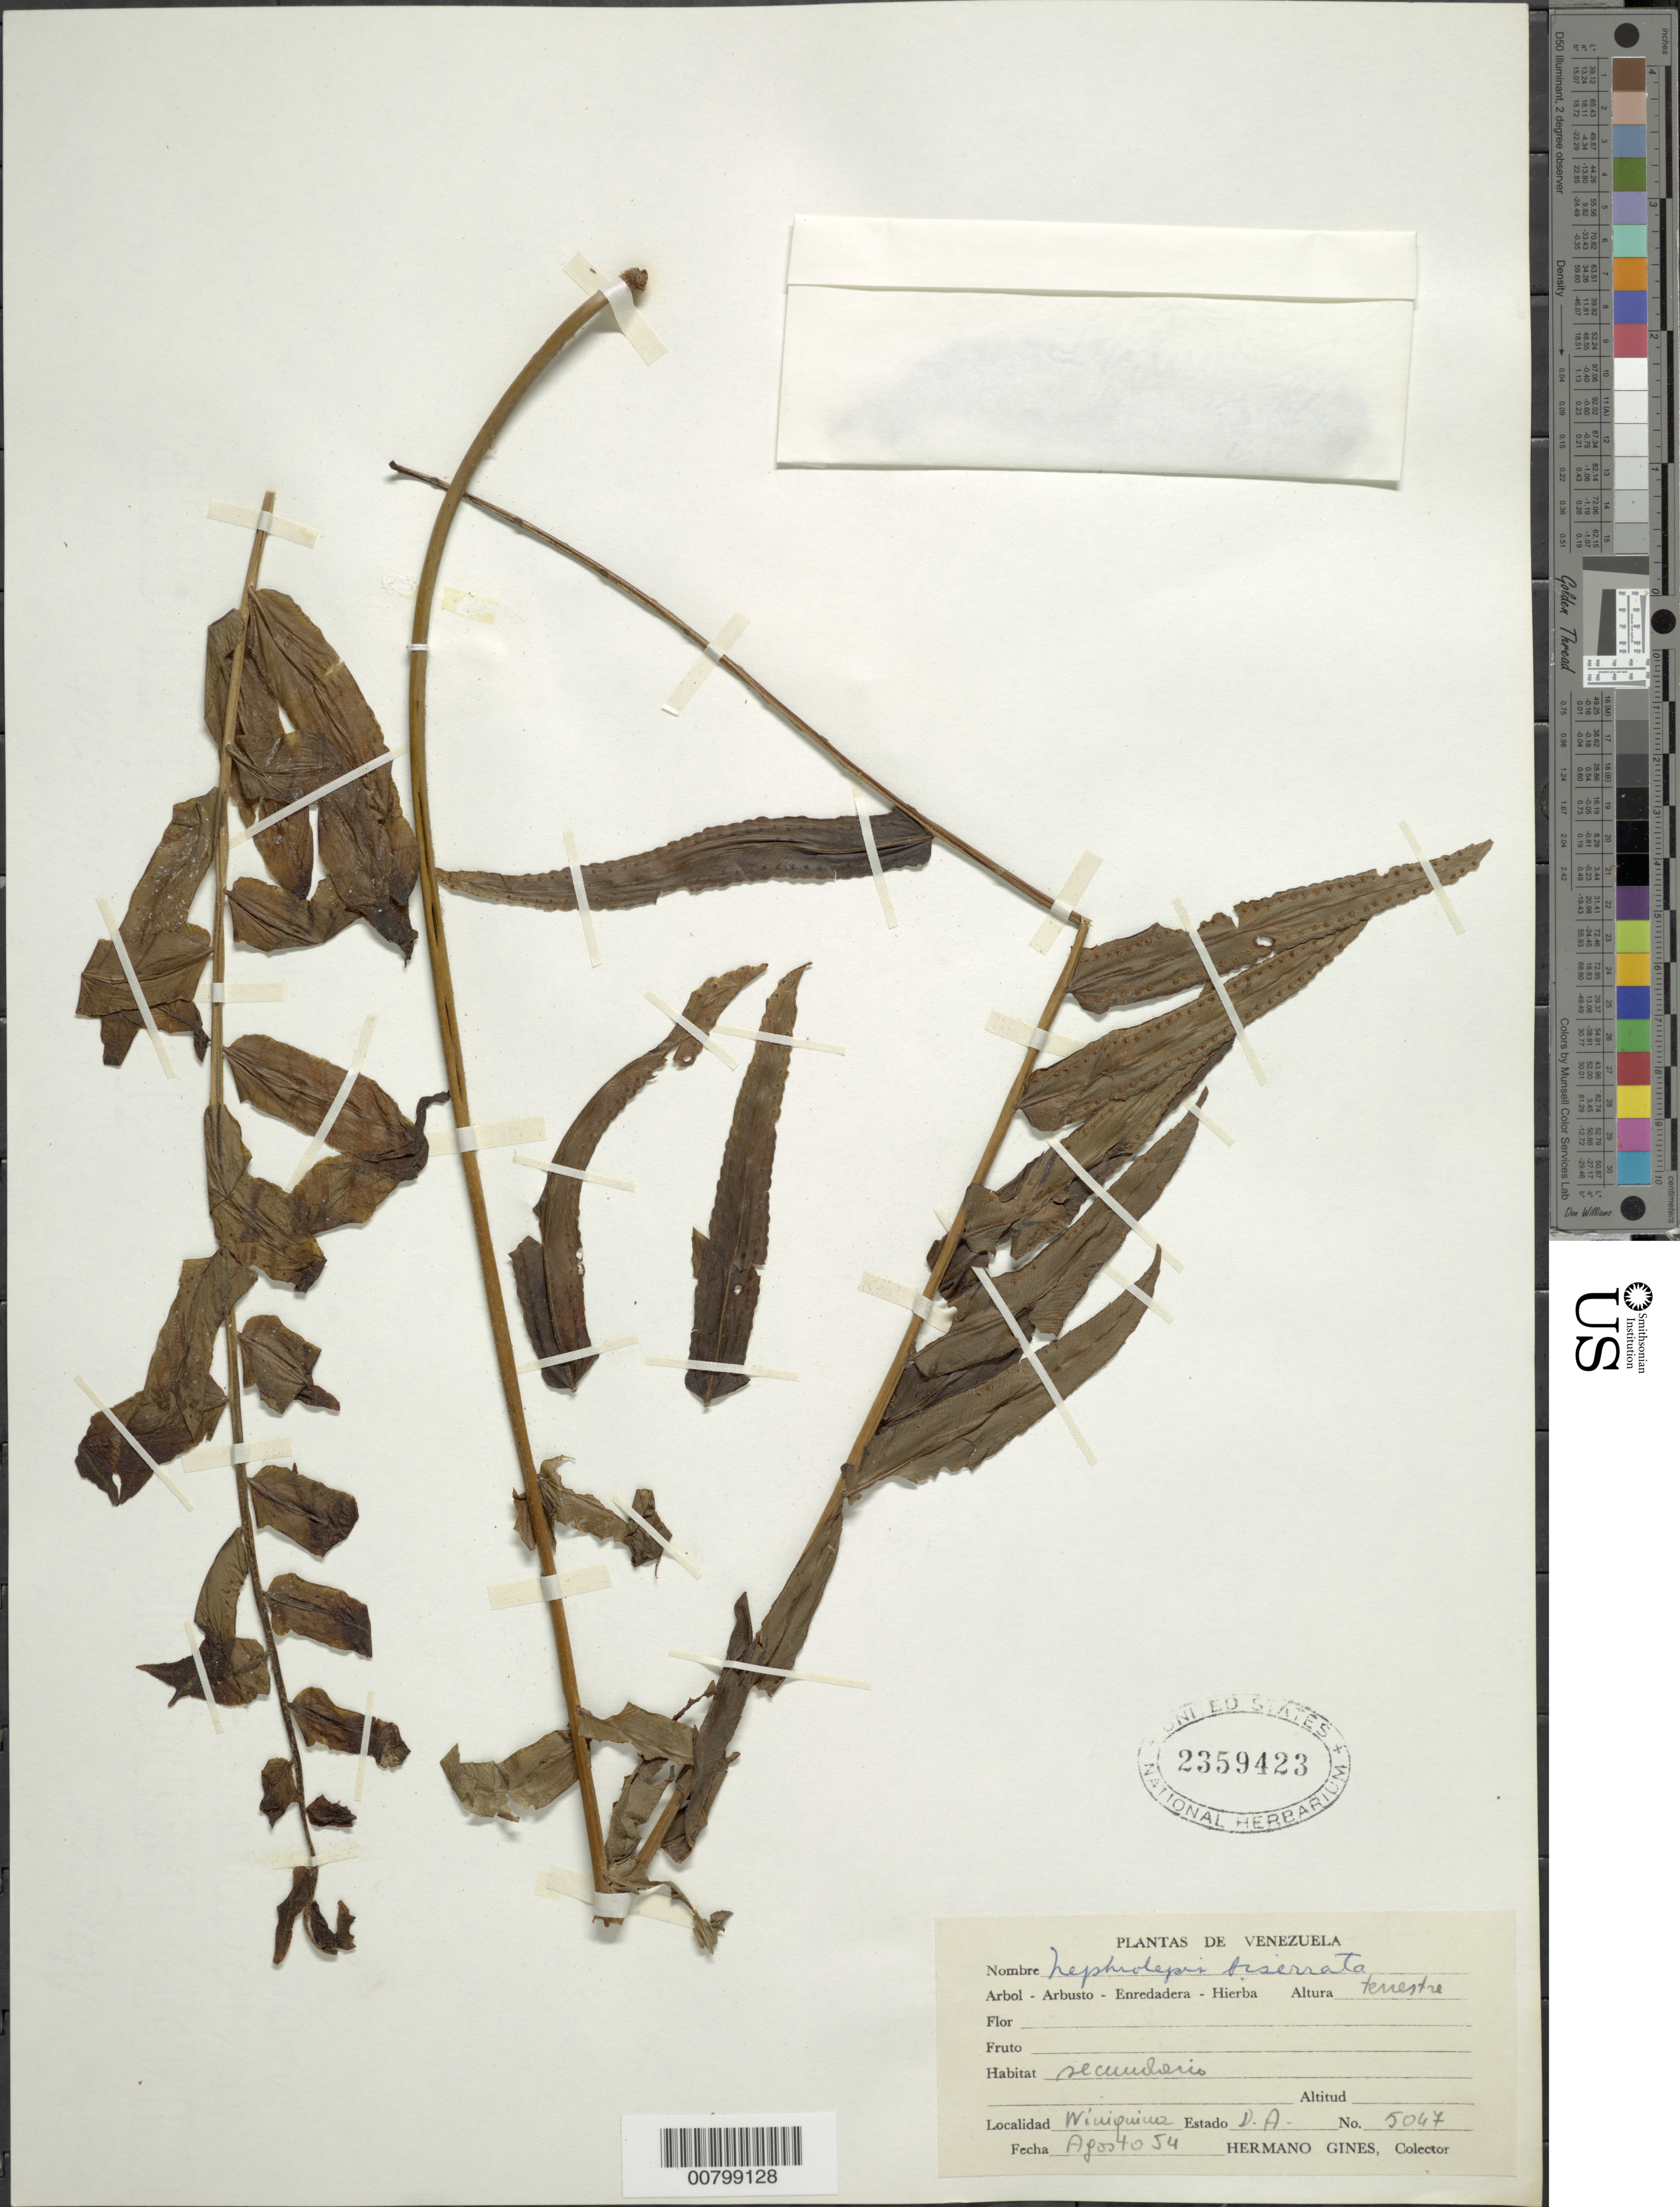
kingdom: Plantae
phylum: Tracheophyta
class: Polypodiopsida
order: Polypodiales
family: Nephrolepidaceae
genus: Nephrolepis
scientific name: Nephrolepis biserrata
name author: (Sw.) Schott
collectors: H. Gines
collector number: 5047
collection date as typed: Aug-54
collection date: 1954-08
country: Venezuela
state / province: Delta Amacuro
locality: C. Wiuiquina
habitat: Secondary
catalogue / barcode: US 2359423